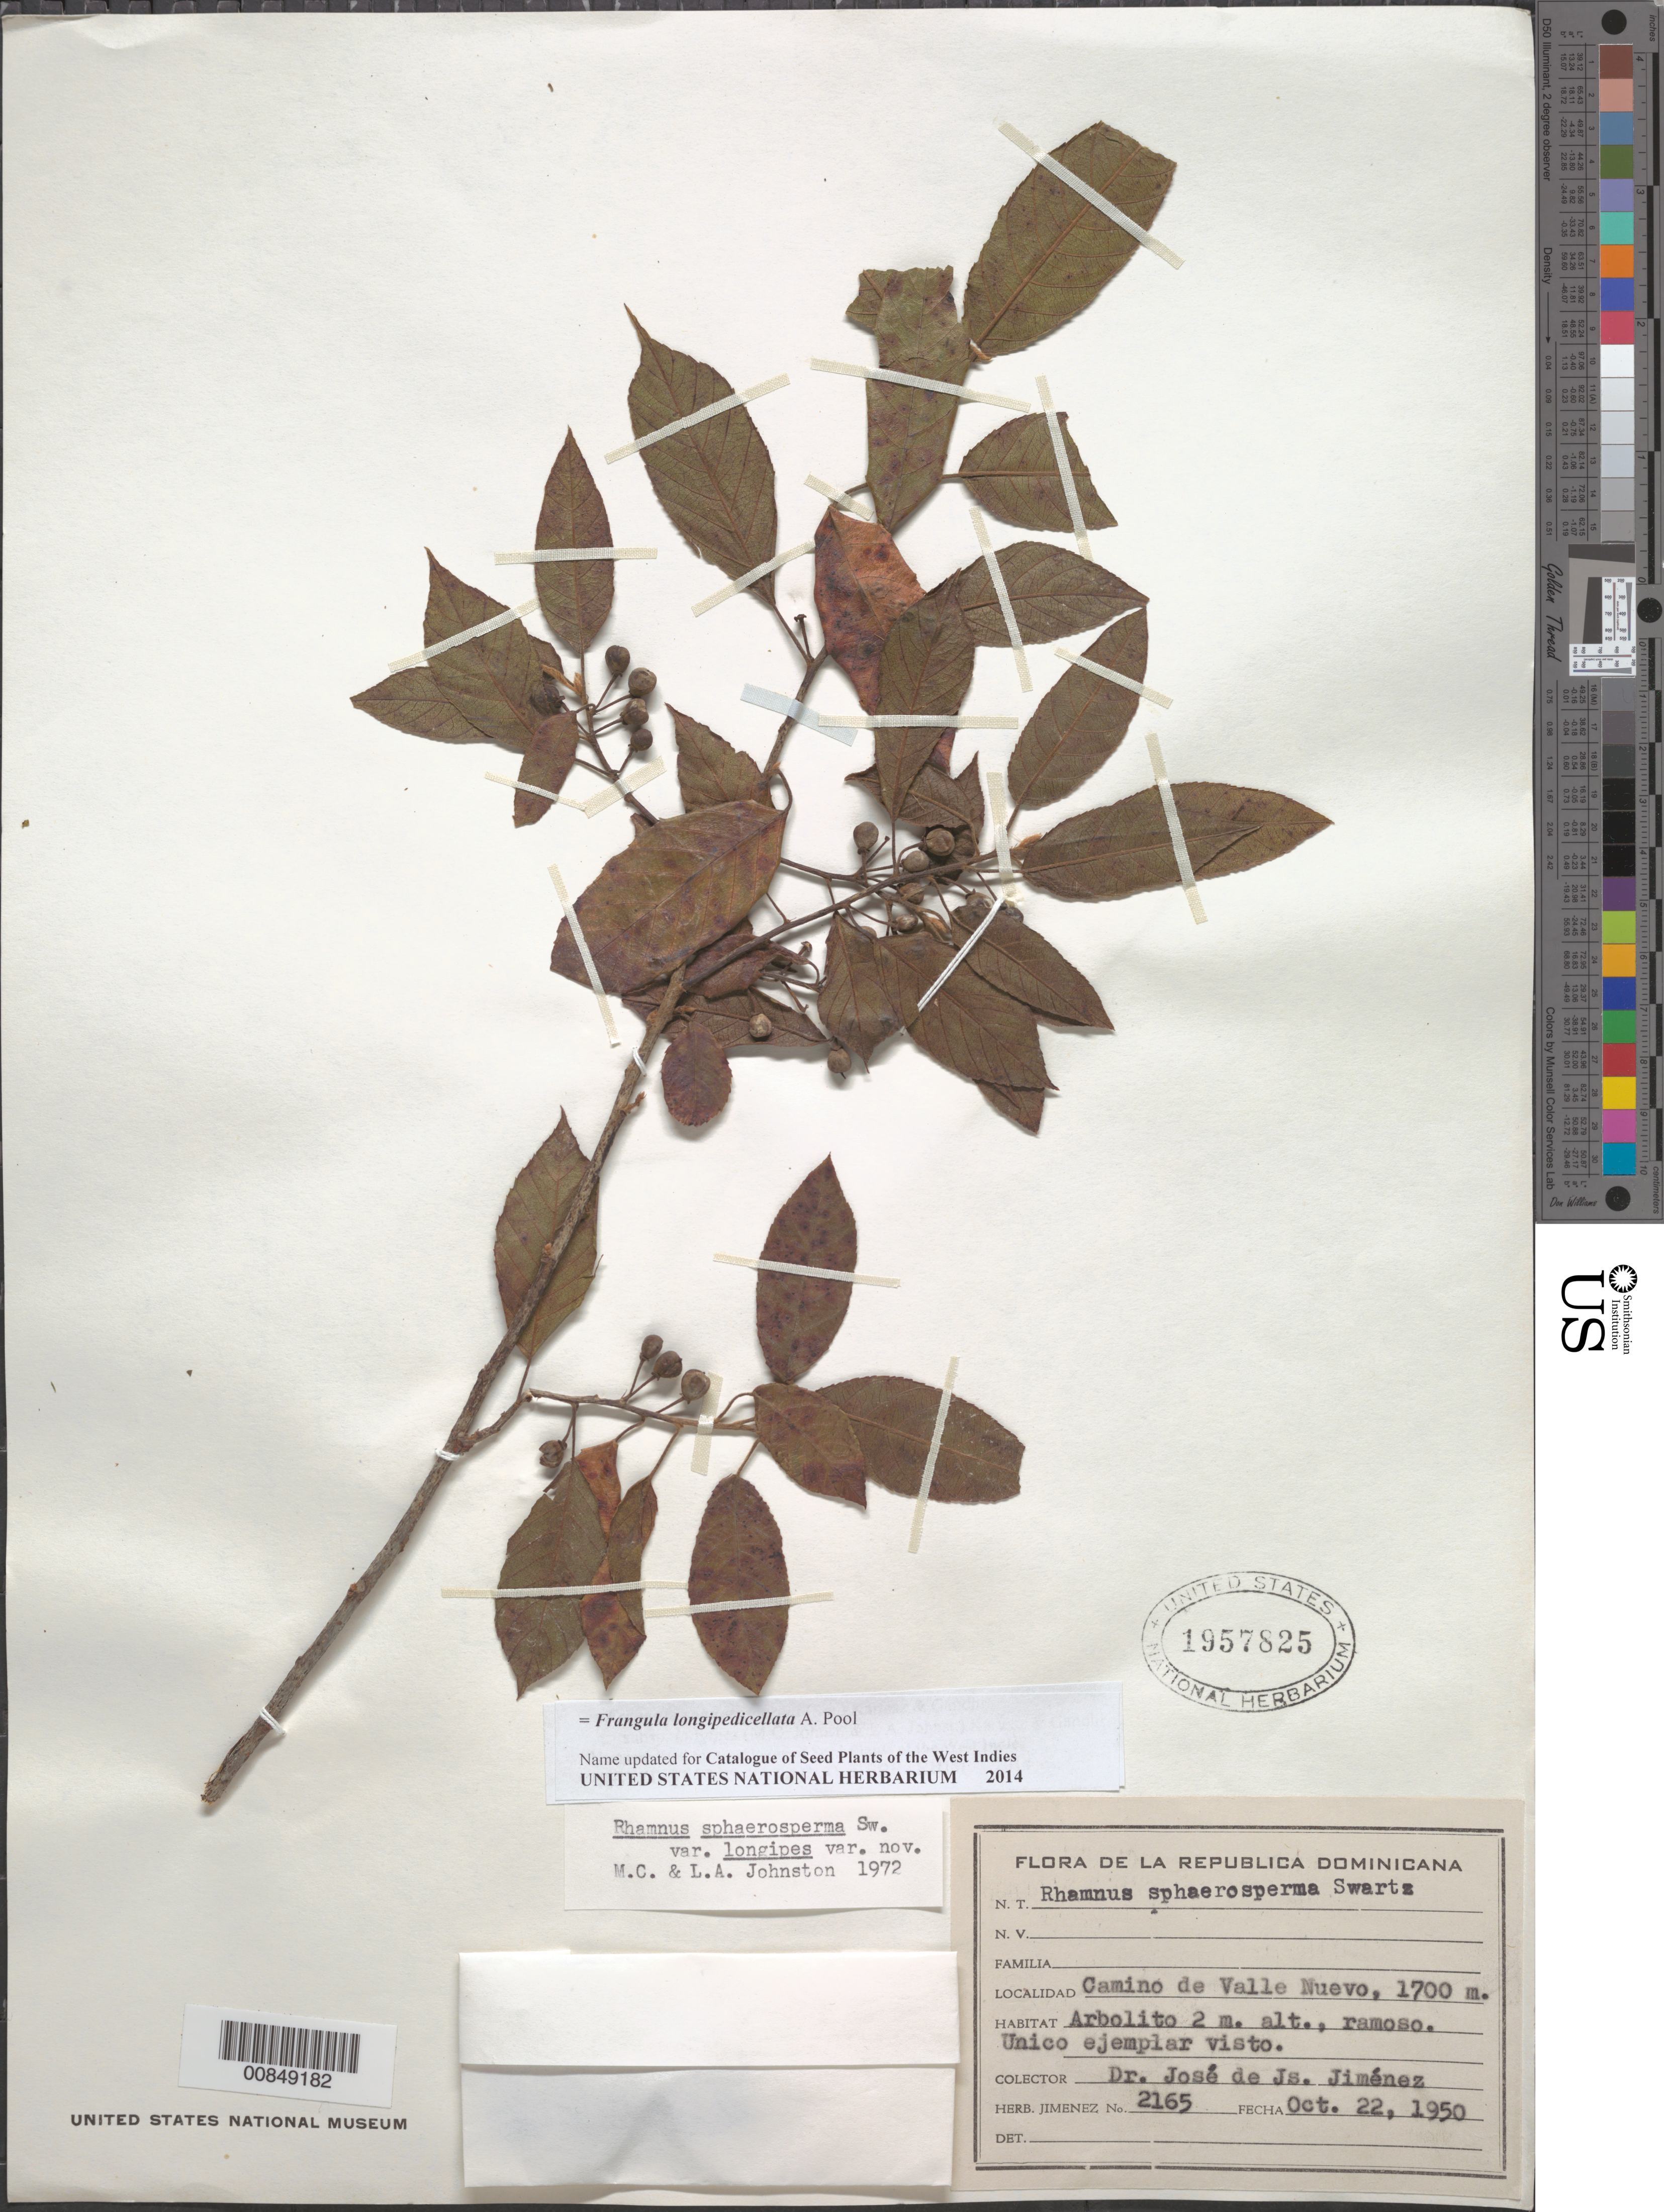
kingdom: Plantae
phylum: Tracheophyta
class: Magnoliopsida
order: Rosales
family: Rhamnaceae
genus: Frangula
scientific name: Frangula longipedicellata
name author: A. Pool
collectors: J. J. Jiménez Almonte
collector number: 2165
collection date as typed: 22 Oct 1950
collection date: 1950-10-22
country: Dominican Republic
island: Hispaniola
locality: Camino de Valle Nuevo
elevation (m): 1700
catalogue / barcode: US 1957825